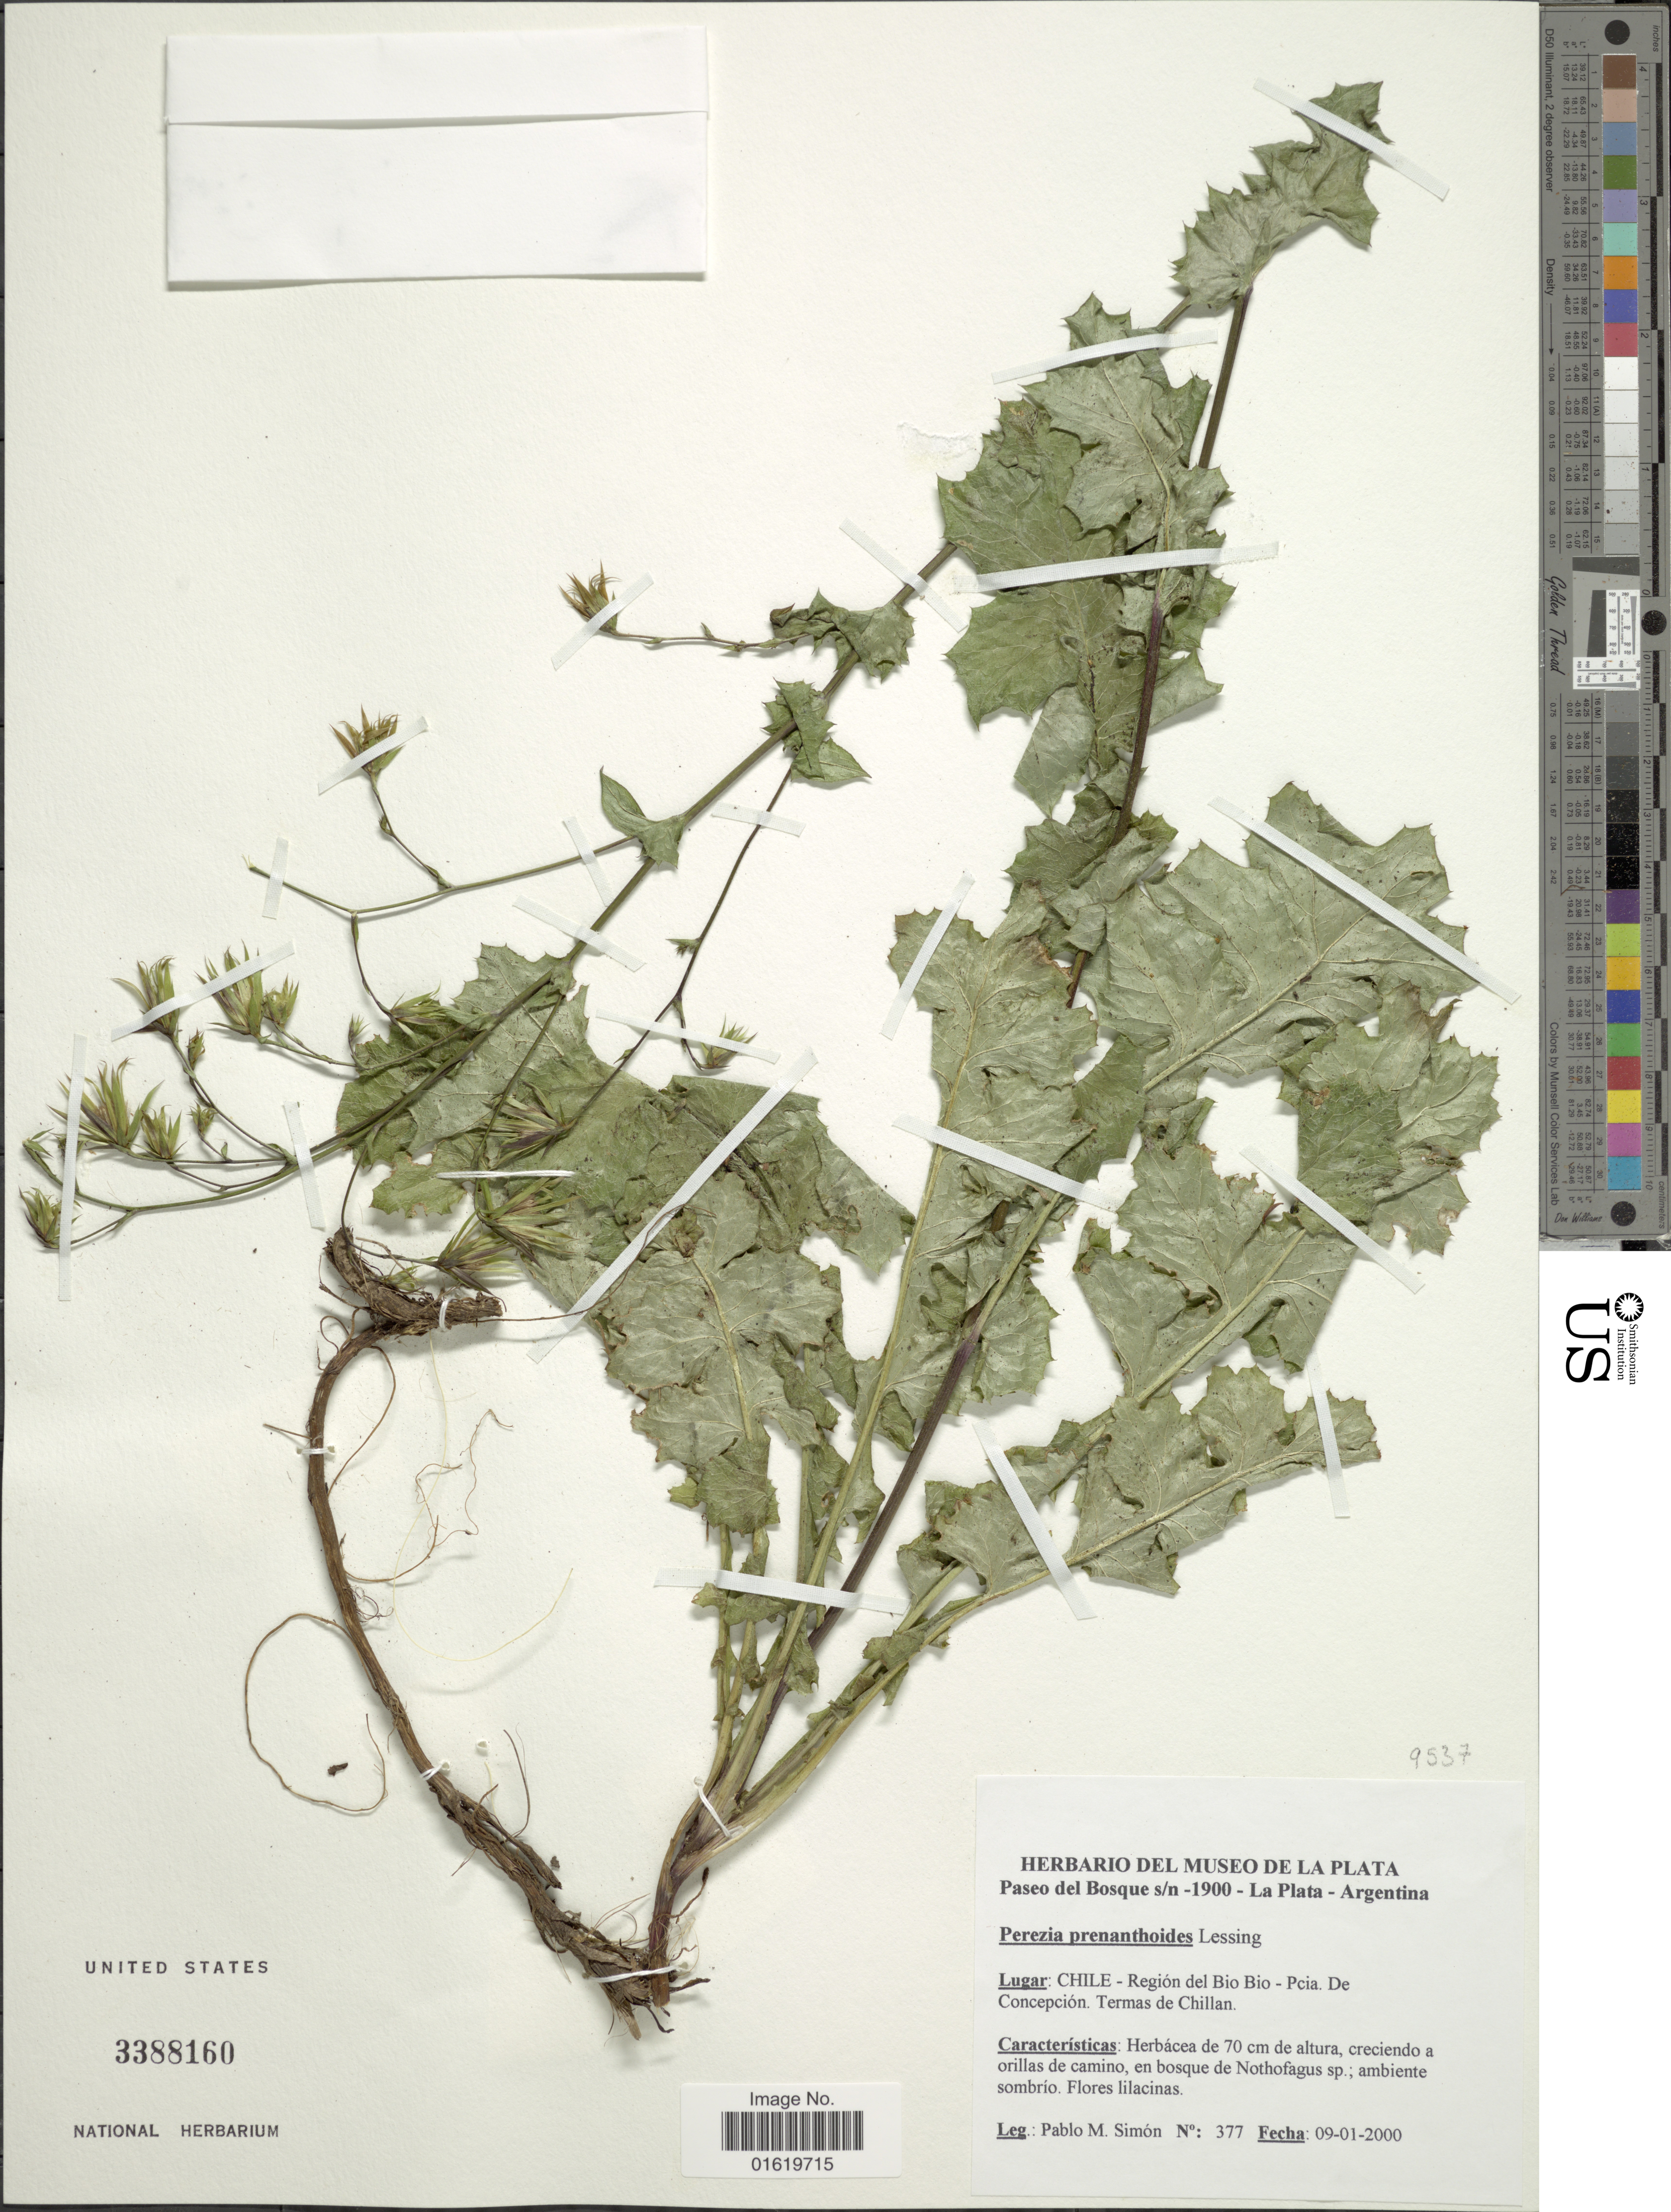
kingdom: Plantae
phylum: Tracheophyta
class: Magnoliopsida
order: Asterales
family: Asteraceae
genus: Perezia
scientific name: Perezia prenanthoides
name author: Less.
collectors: P. M. Simón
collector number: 377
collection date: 2000-01-09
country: Chile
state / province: Bio-Bío (VIII)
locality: Chile - Región del Bio Bio - Pcia. De Concepción. Termas de Chillan.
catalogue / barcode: US 3388160